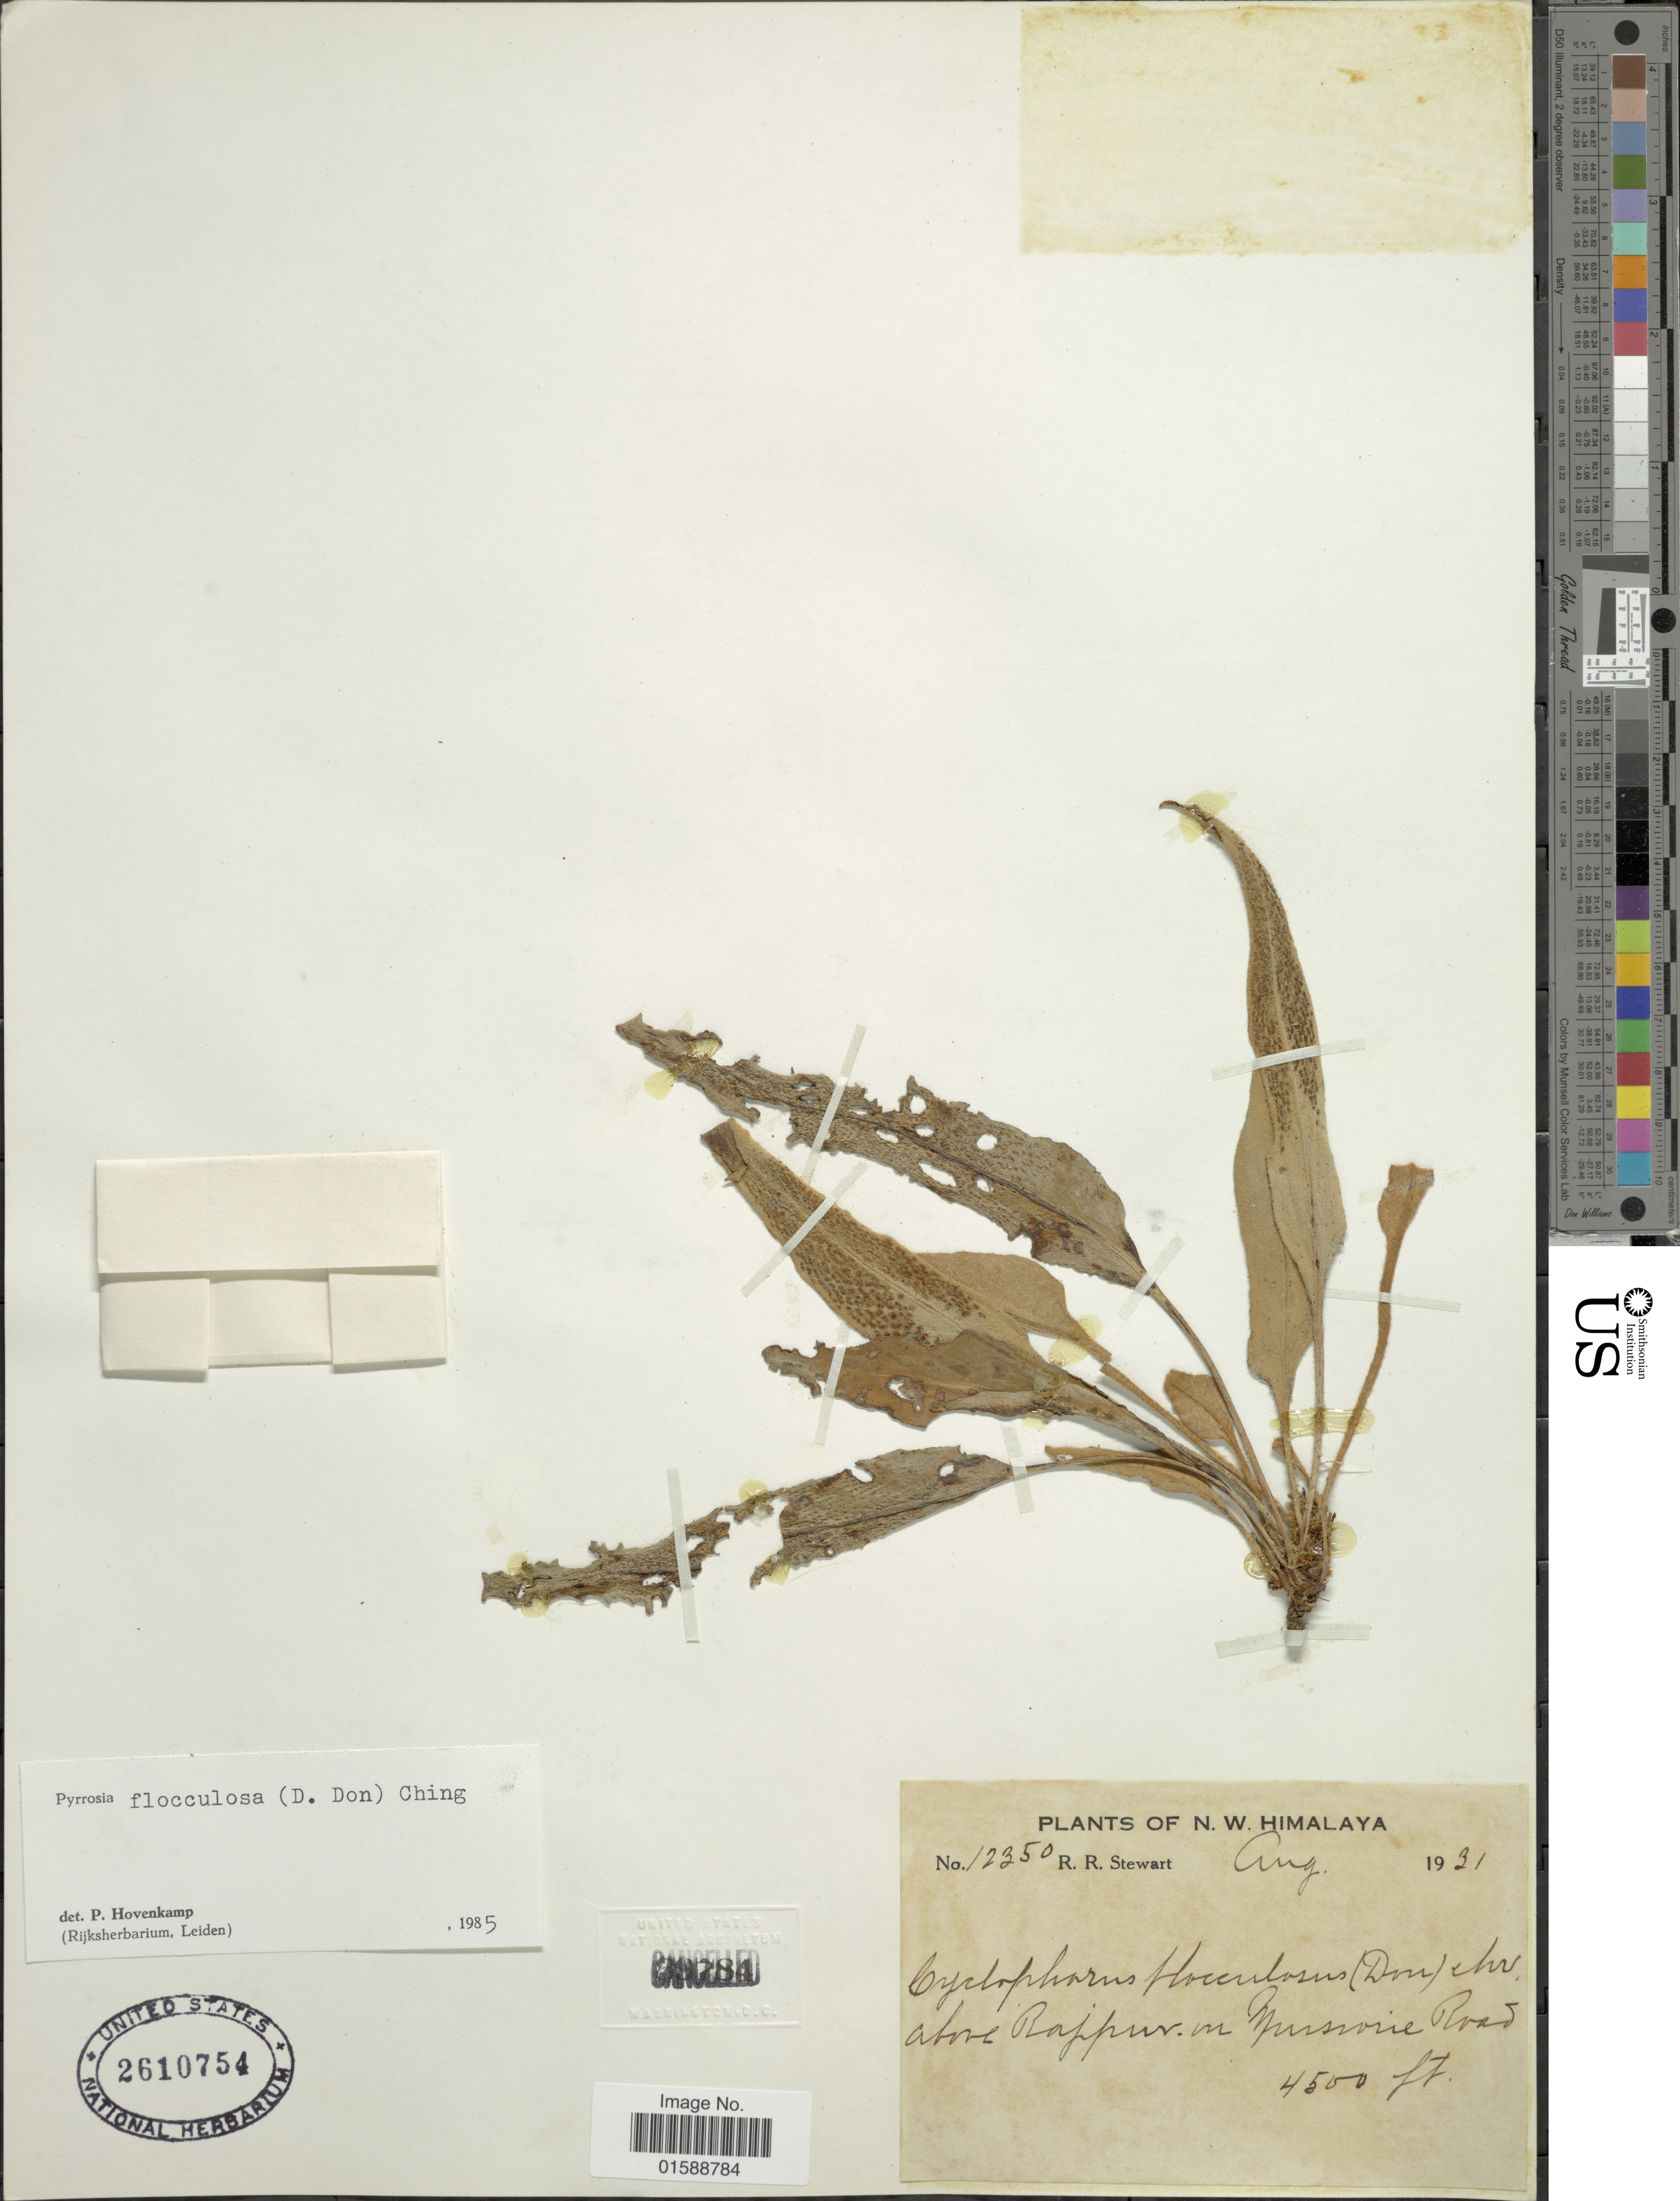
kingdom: Plantae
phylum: Tracheophyta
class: Polypodiopsida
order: Polypodiales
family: Polypodiaceae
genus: Pyrrosia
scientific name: Pyrrosia flocculosa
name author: (D. Don) Ching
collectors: R. R. Stewart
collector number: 12350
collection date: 1931-08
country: India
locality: N. W. Himalaya. Above Rajpur in Mussoorie Road.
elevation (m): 1372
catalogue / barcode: US 2610754